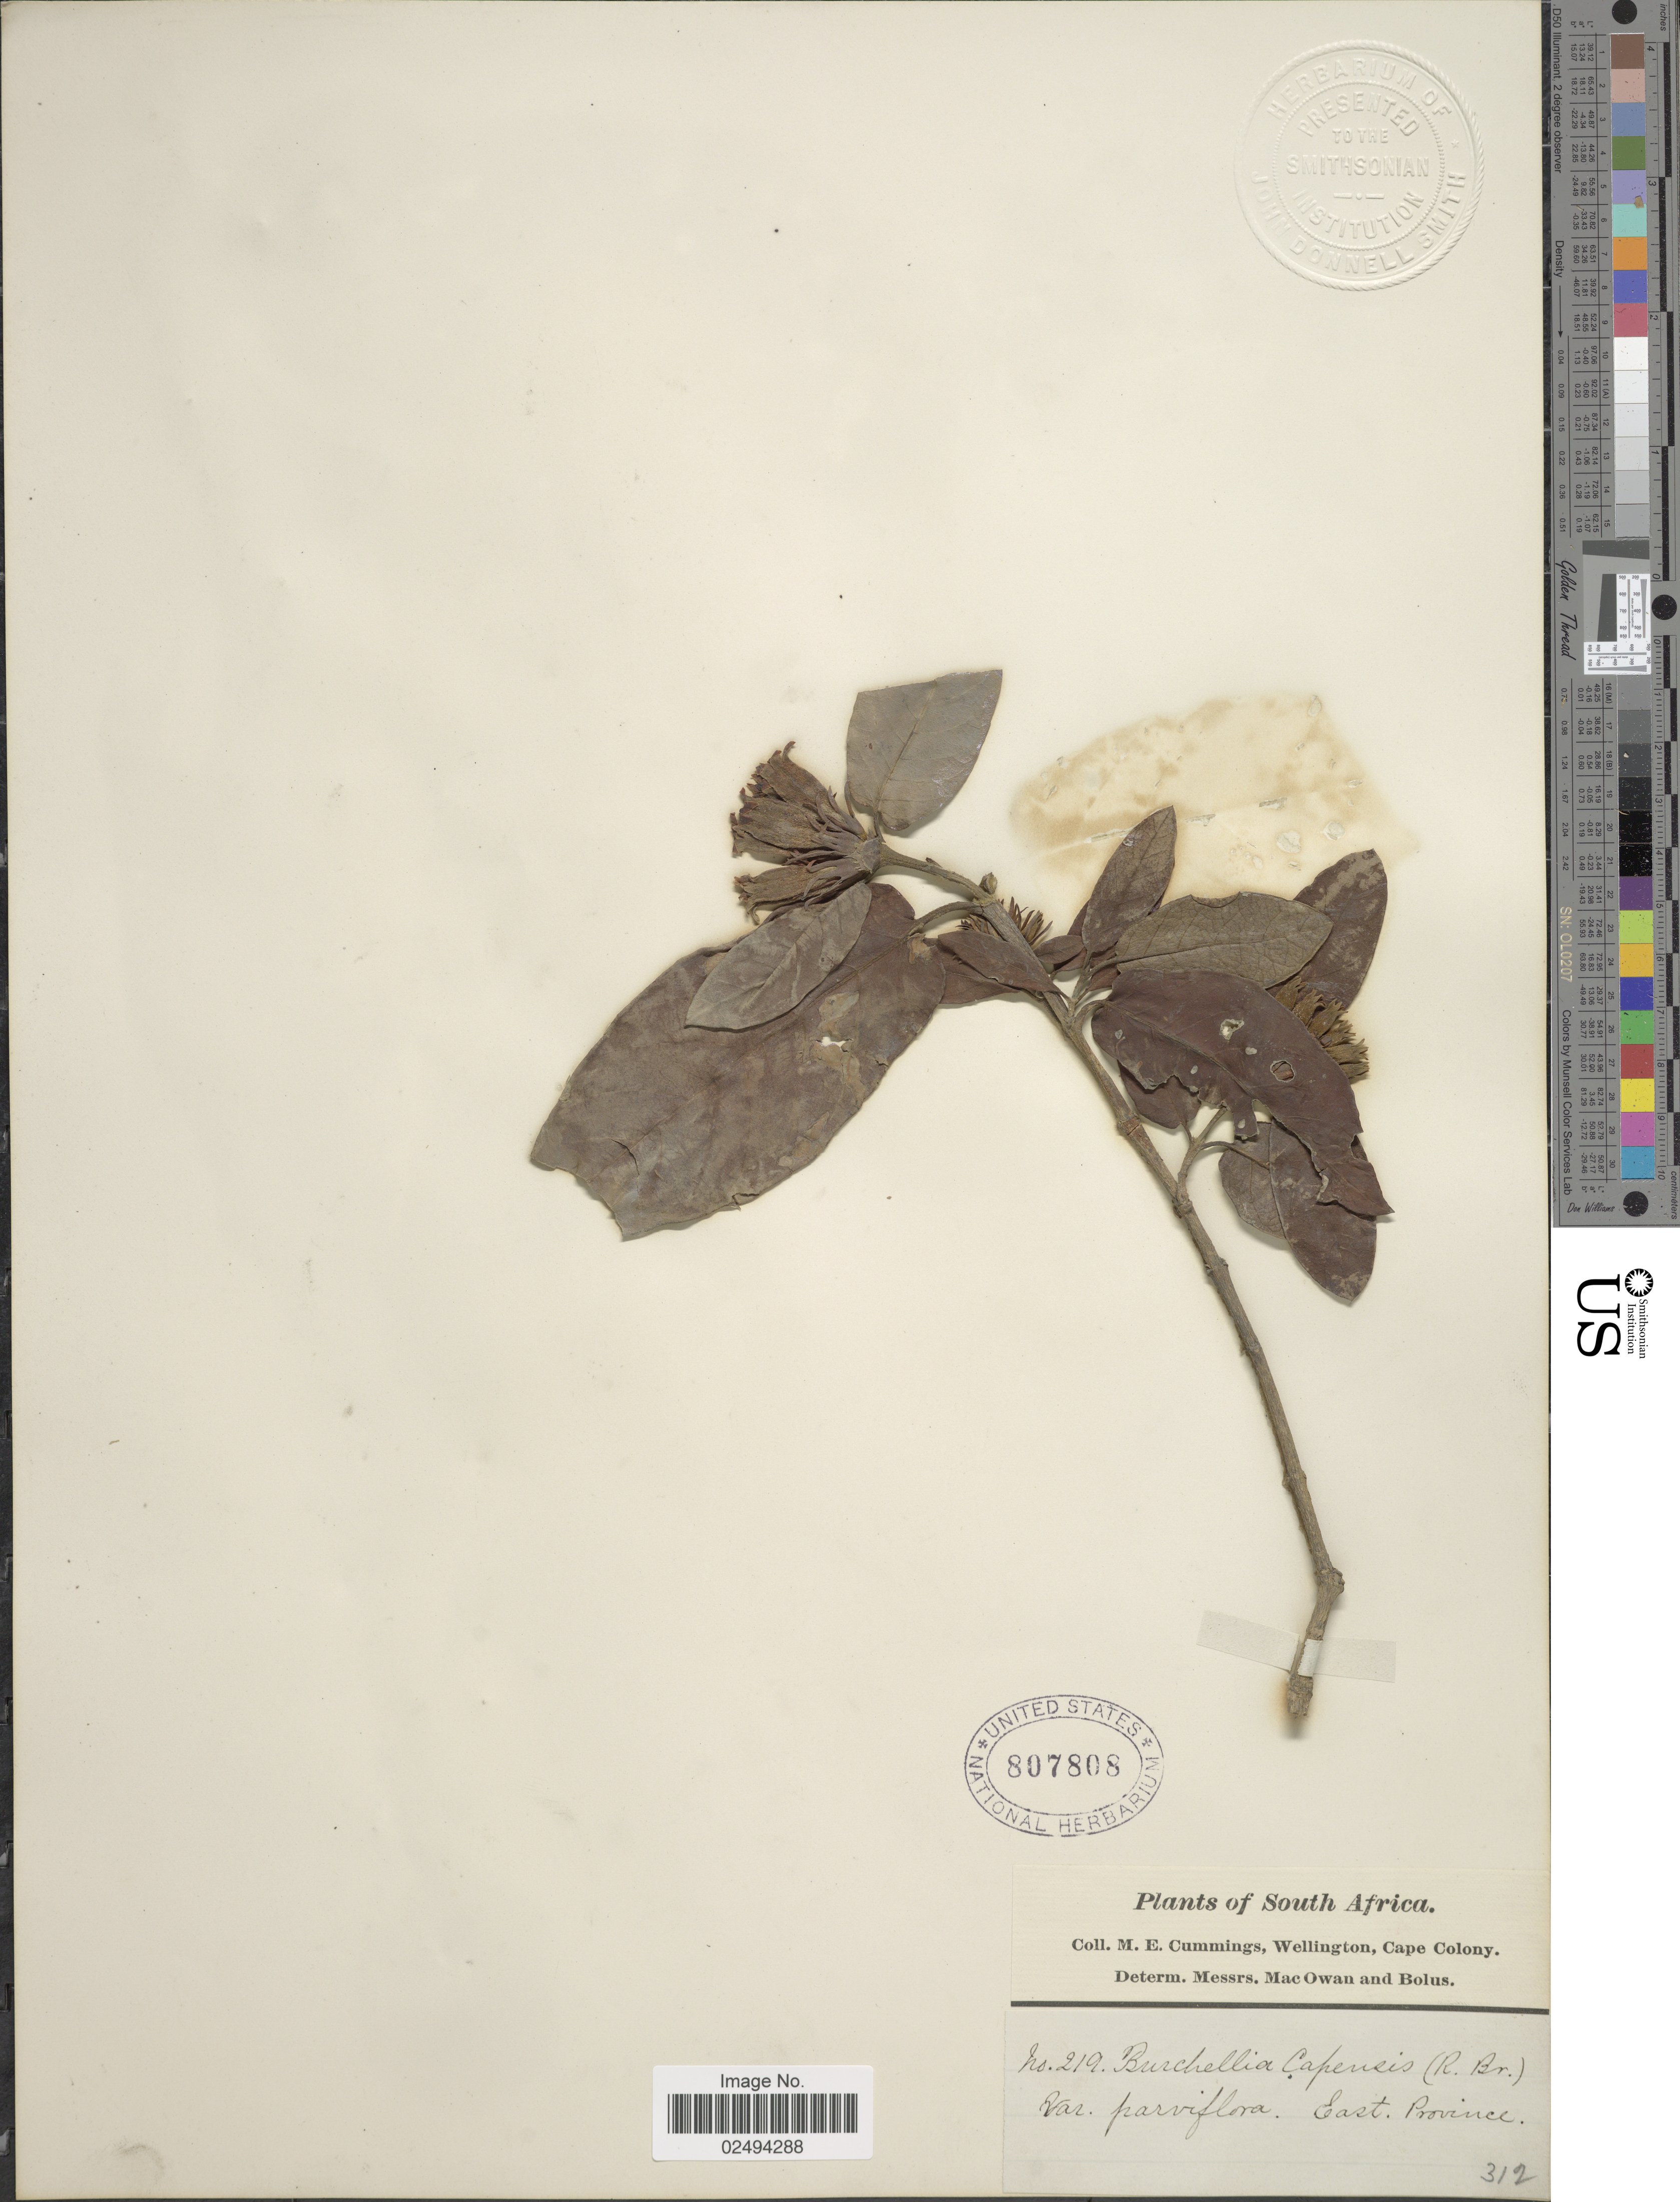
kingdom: Plantae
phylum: Tracheophyta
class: Magnoliopsida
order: Gentianales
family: Rubiaceae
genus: Burchellia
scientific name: Burchellia capensis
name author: R. Br.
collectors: M. E. Cummings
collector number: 219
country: South Africa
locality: East Province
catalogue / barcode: US 807808